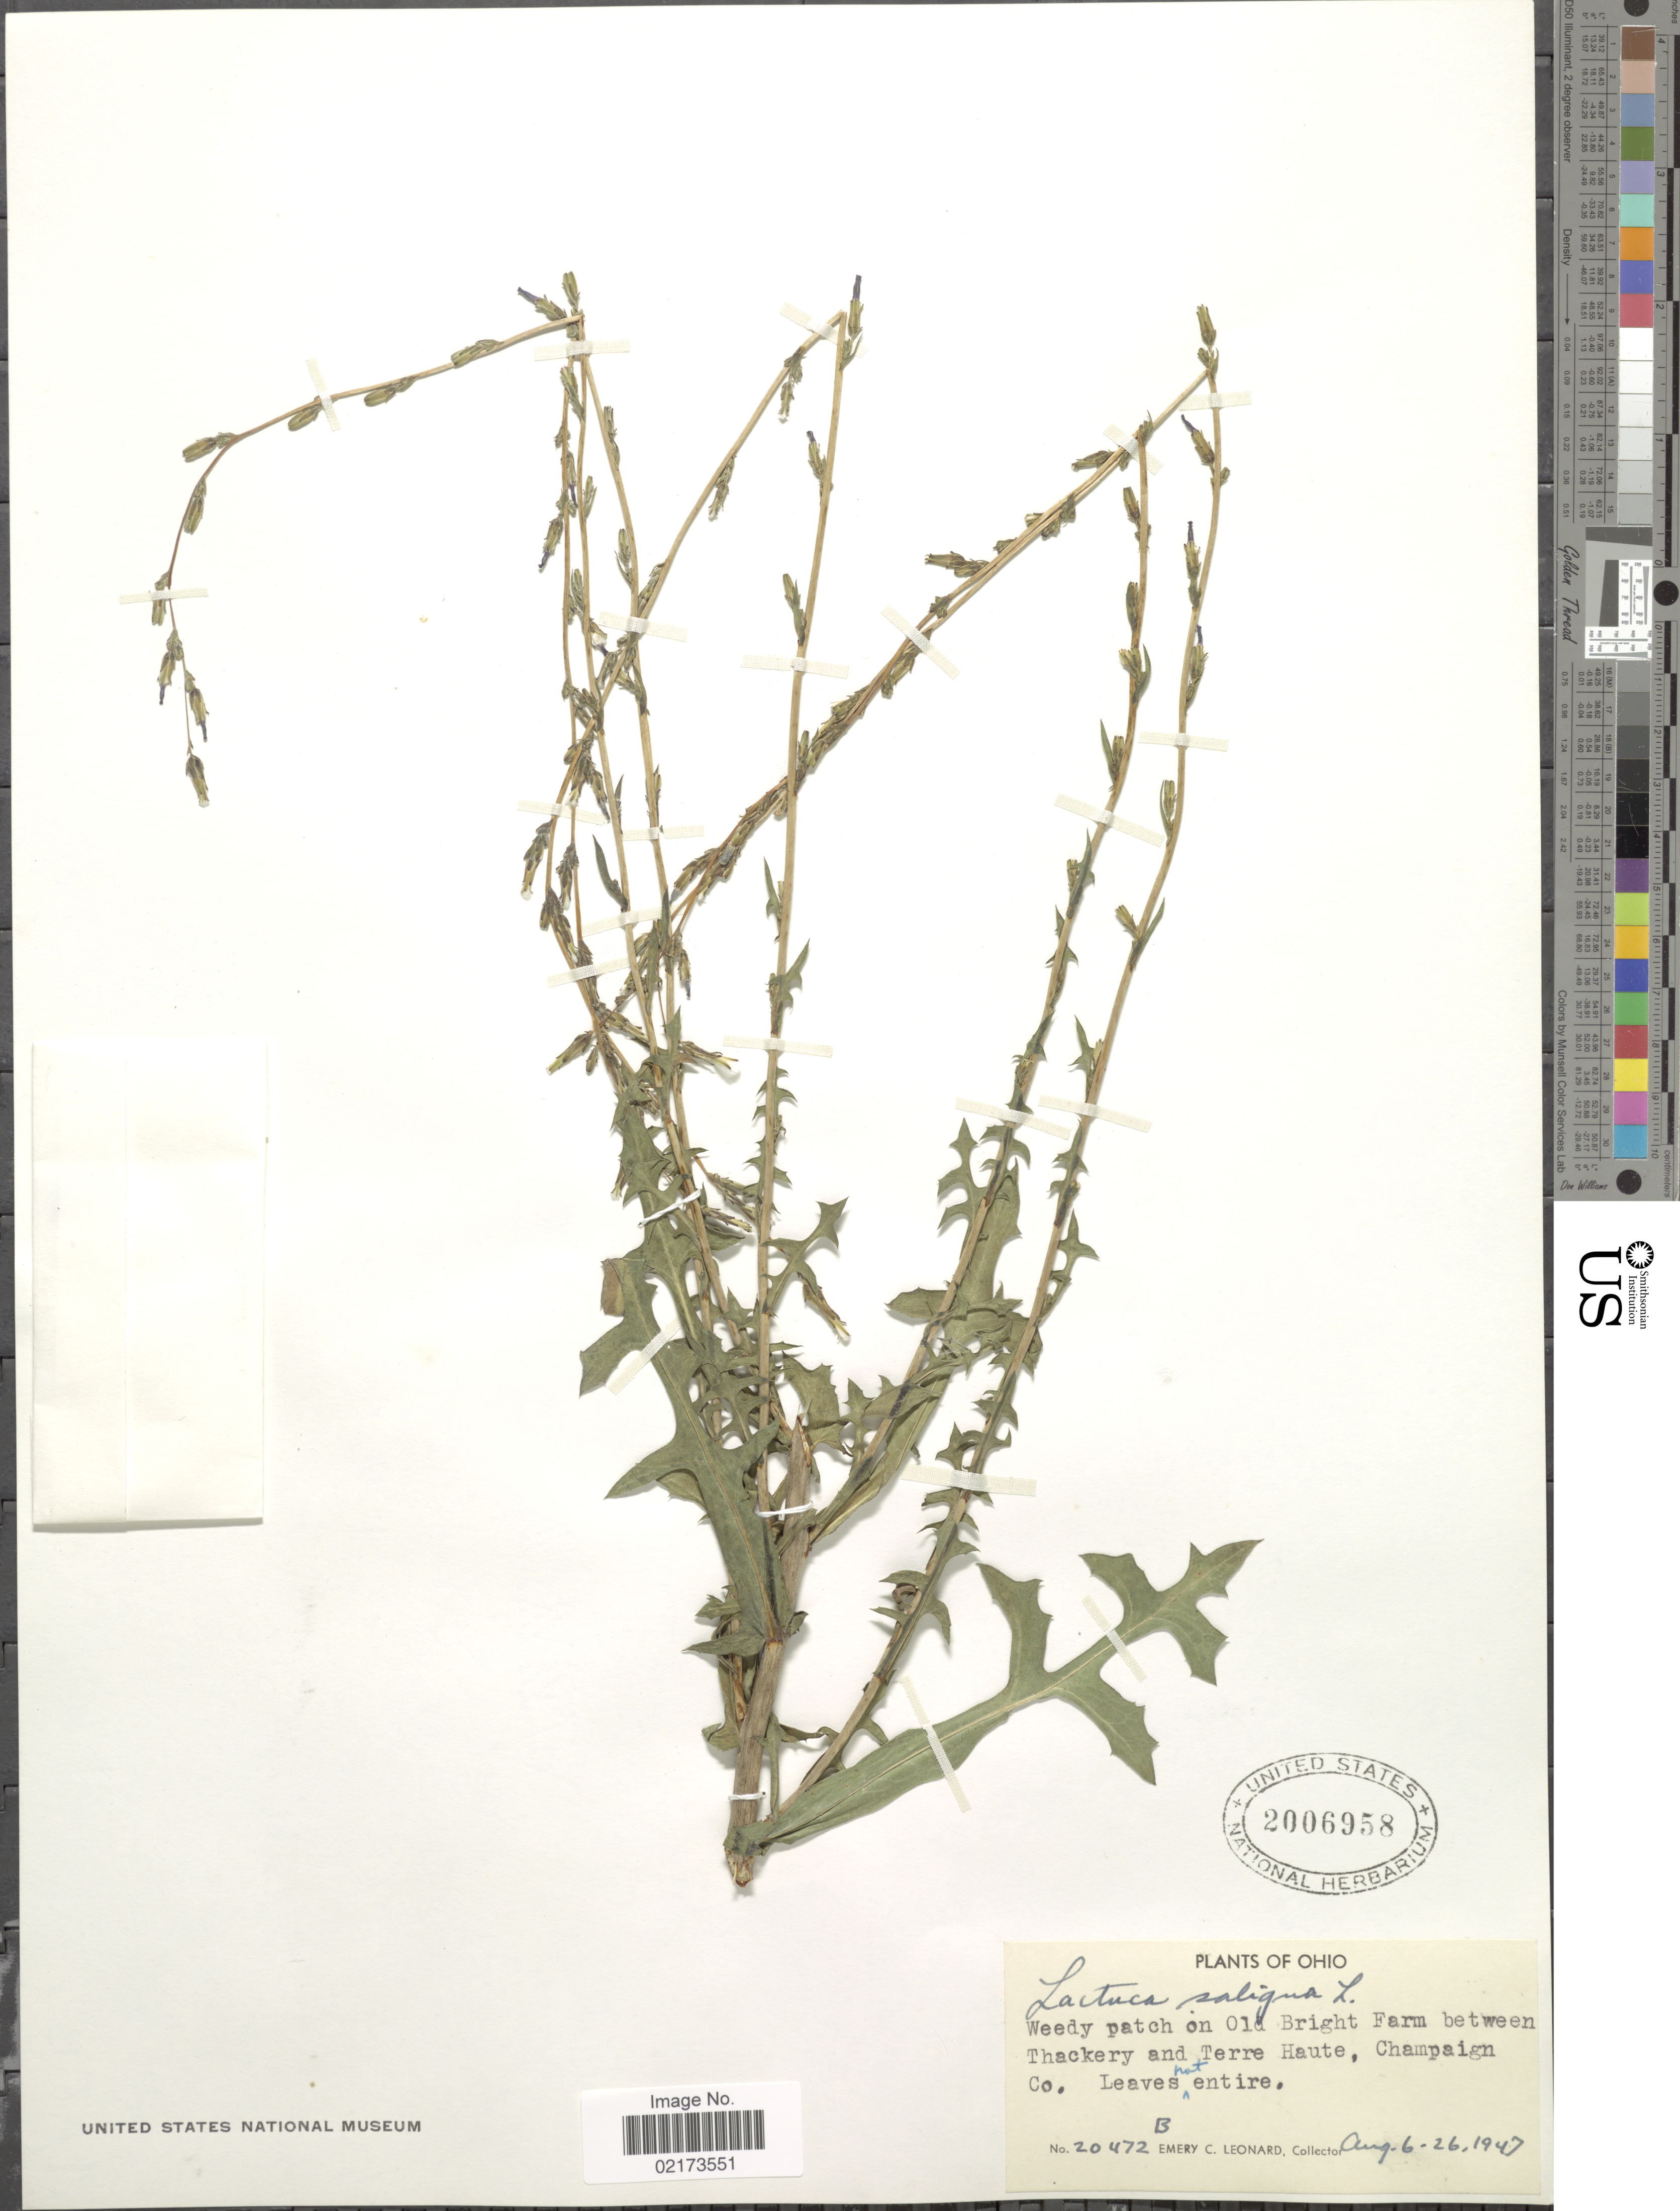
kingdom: Plantae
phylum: Tracheophyta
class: Magnoliopsida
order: Asterales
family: Asteraceae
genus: Lactuca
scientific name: Lactuca saligna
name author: L.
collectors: E. C. Leonard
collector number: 20472B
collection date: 1947-08-06/1947-08-26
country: United States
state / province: Ohio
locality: Old Birght Farm, between Thackery and Terre Haute, Champaign Co.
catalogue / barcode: US 2006958